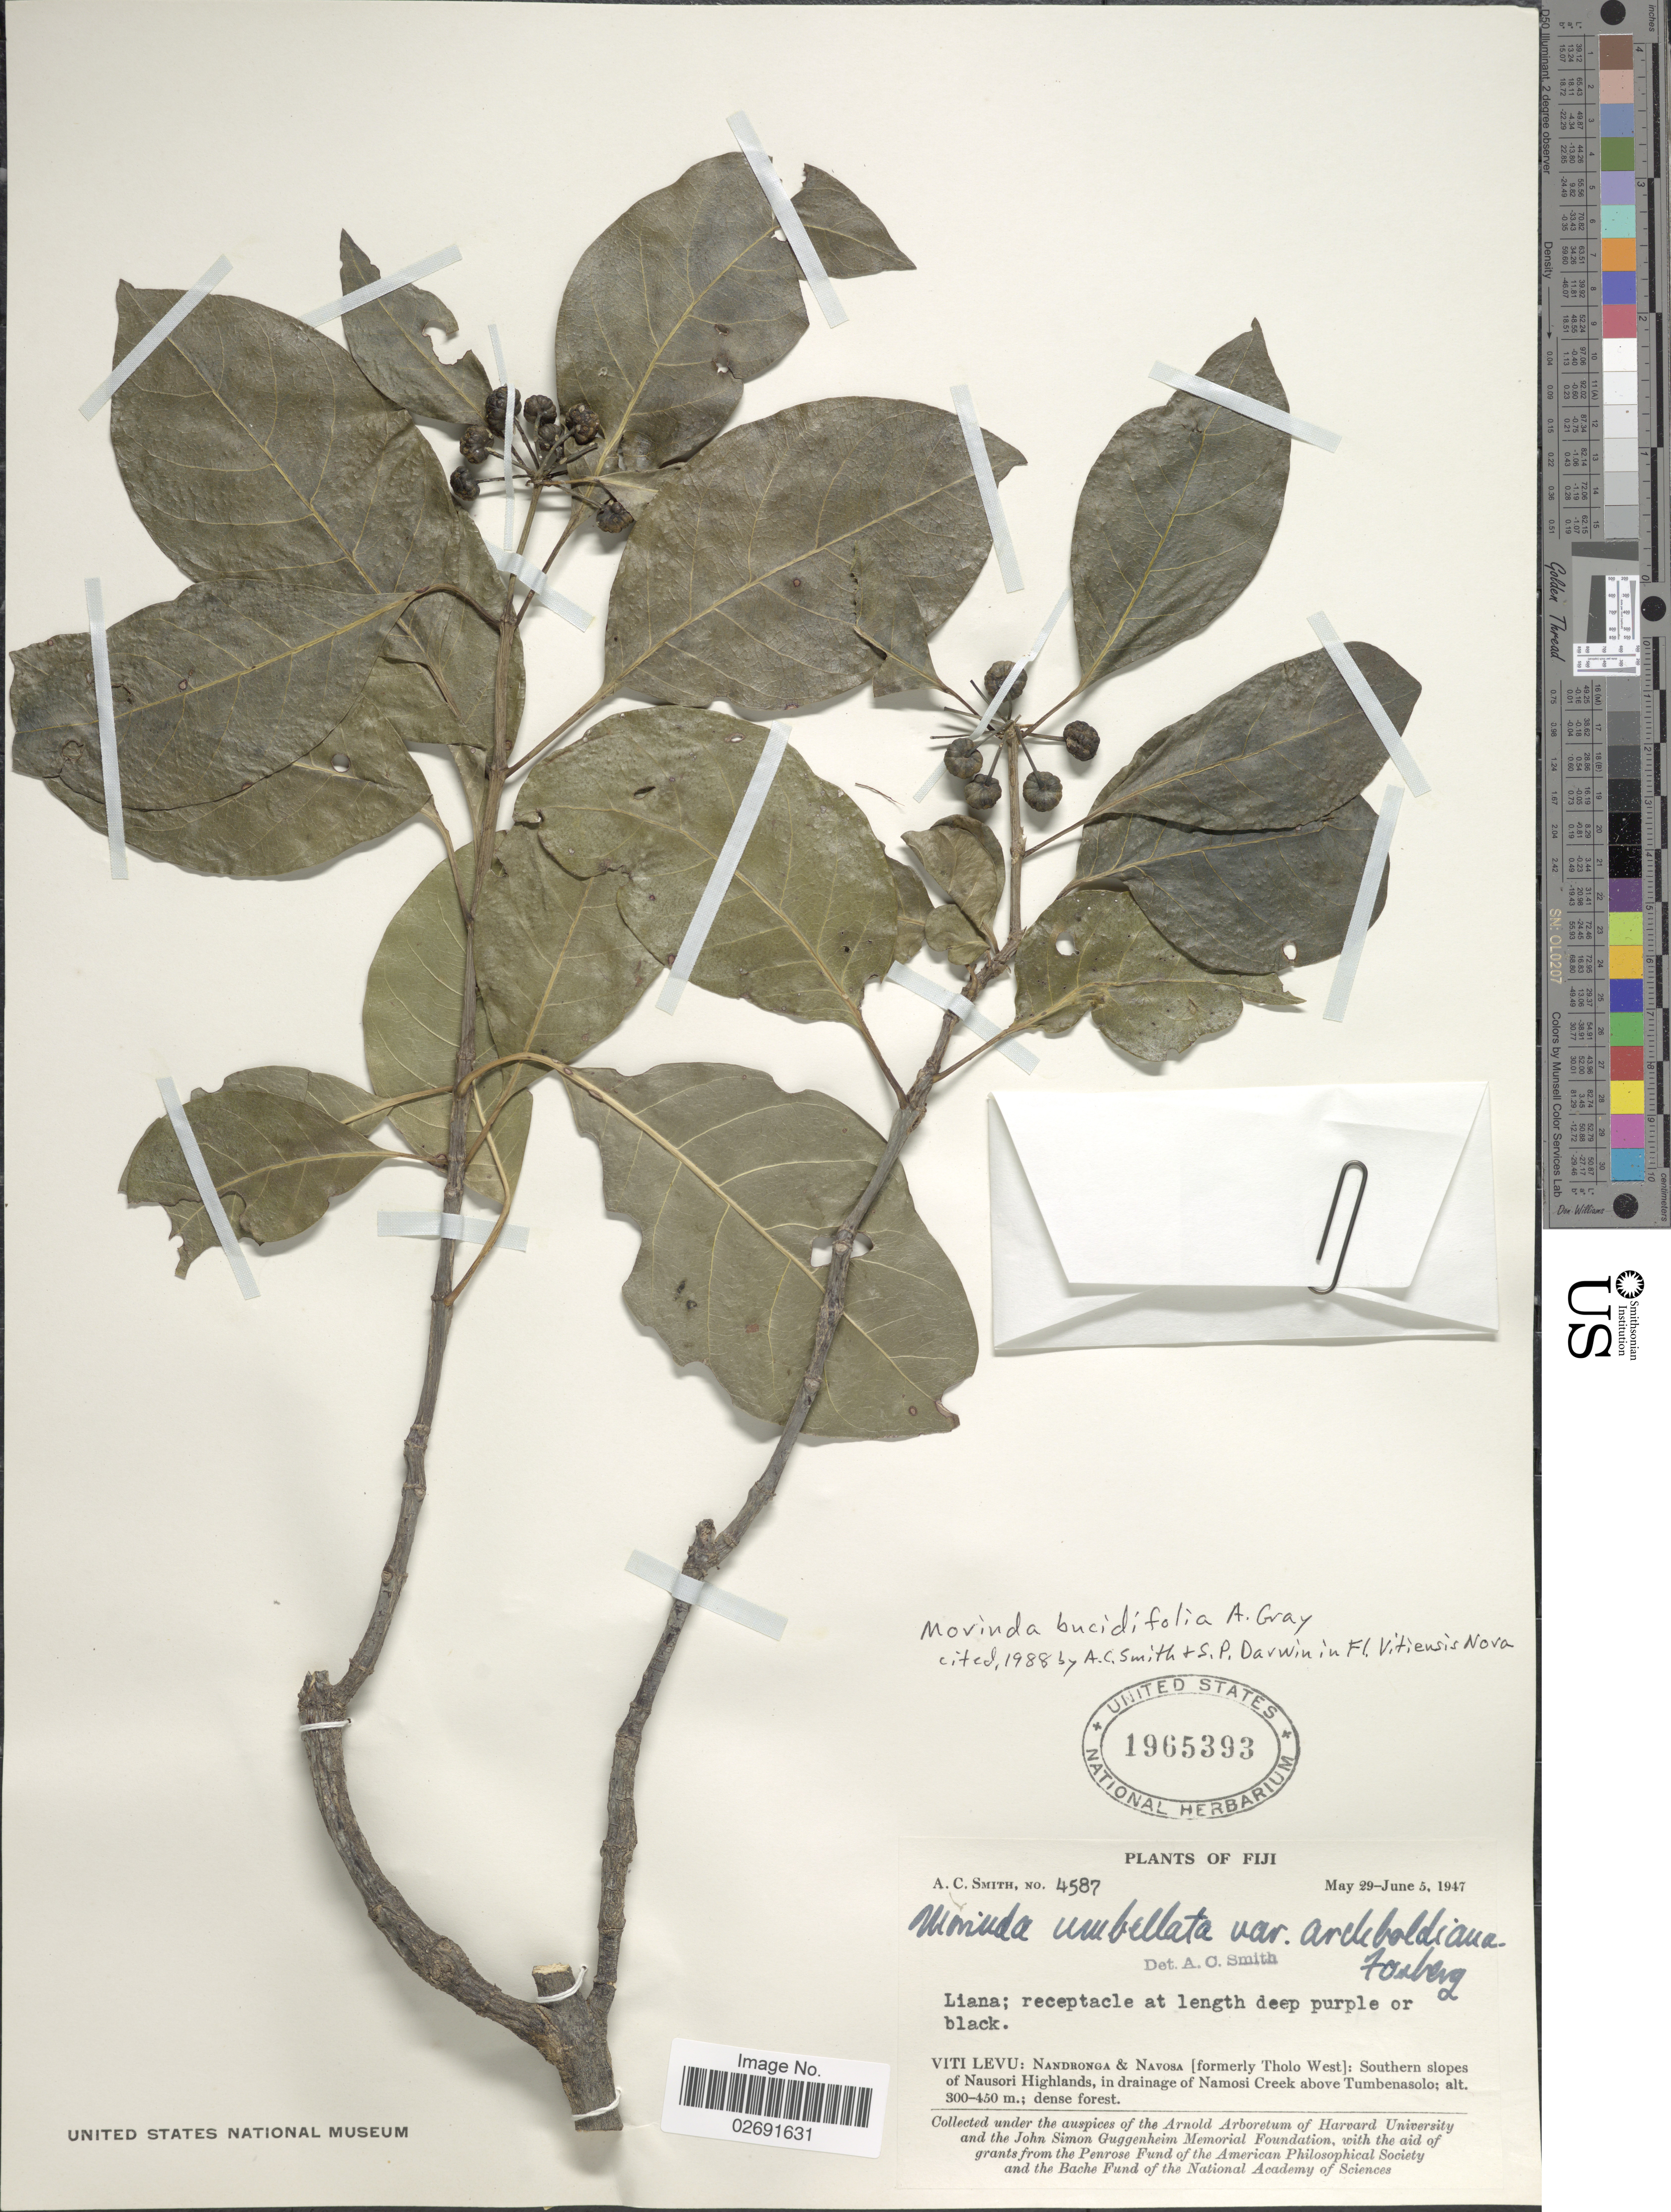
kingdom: Plantae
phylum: Tracheophyta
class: Magnoliopsida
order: Gentianales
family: Rubiaceae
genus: Gynochthodes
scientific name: Gynochthodes bucidifolia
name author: (A. Gray) Razafim. & B. Bremer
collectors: A. C. Smith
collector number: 4587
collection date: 1947-05-29/1947-06-05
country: Fiji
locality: Viti Levu: Nandronga & Navosa [formerly Tholo West]: Southern slopes of Nausori Highlands, in drainage of Namosi Creek above Tumbenasolo.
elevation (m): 300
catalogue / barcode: US 1965393